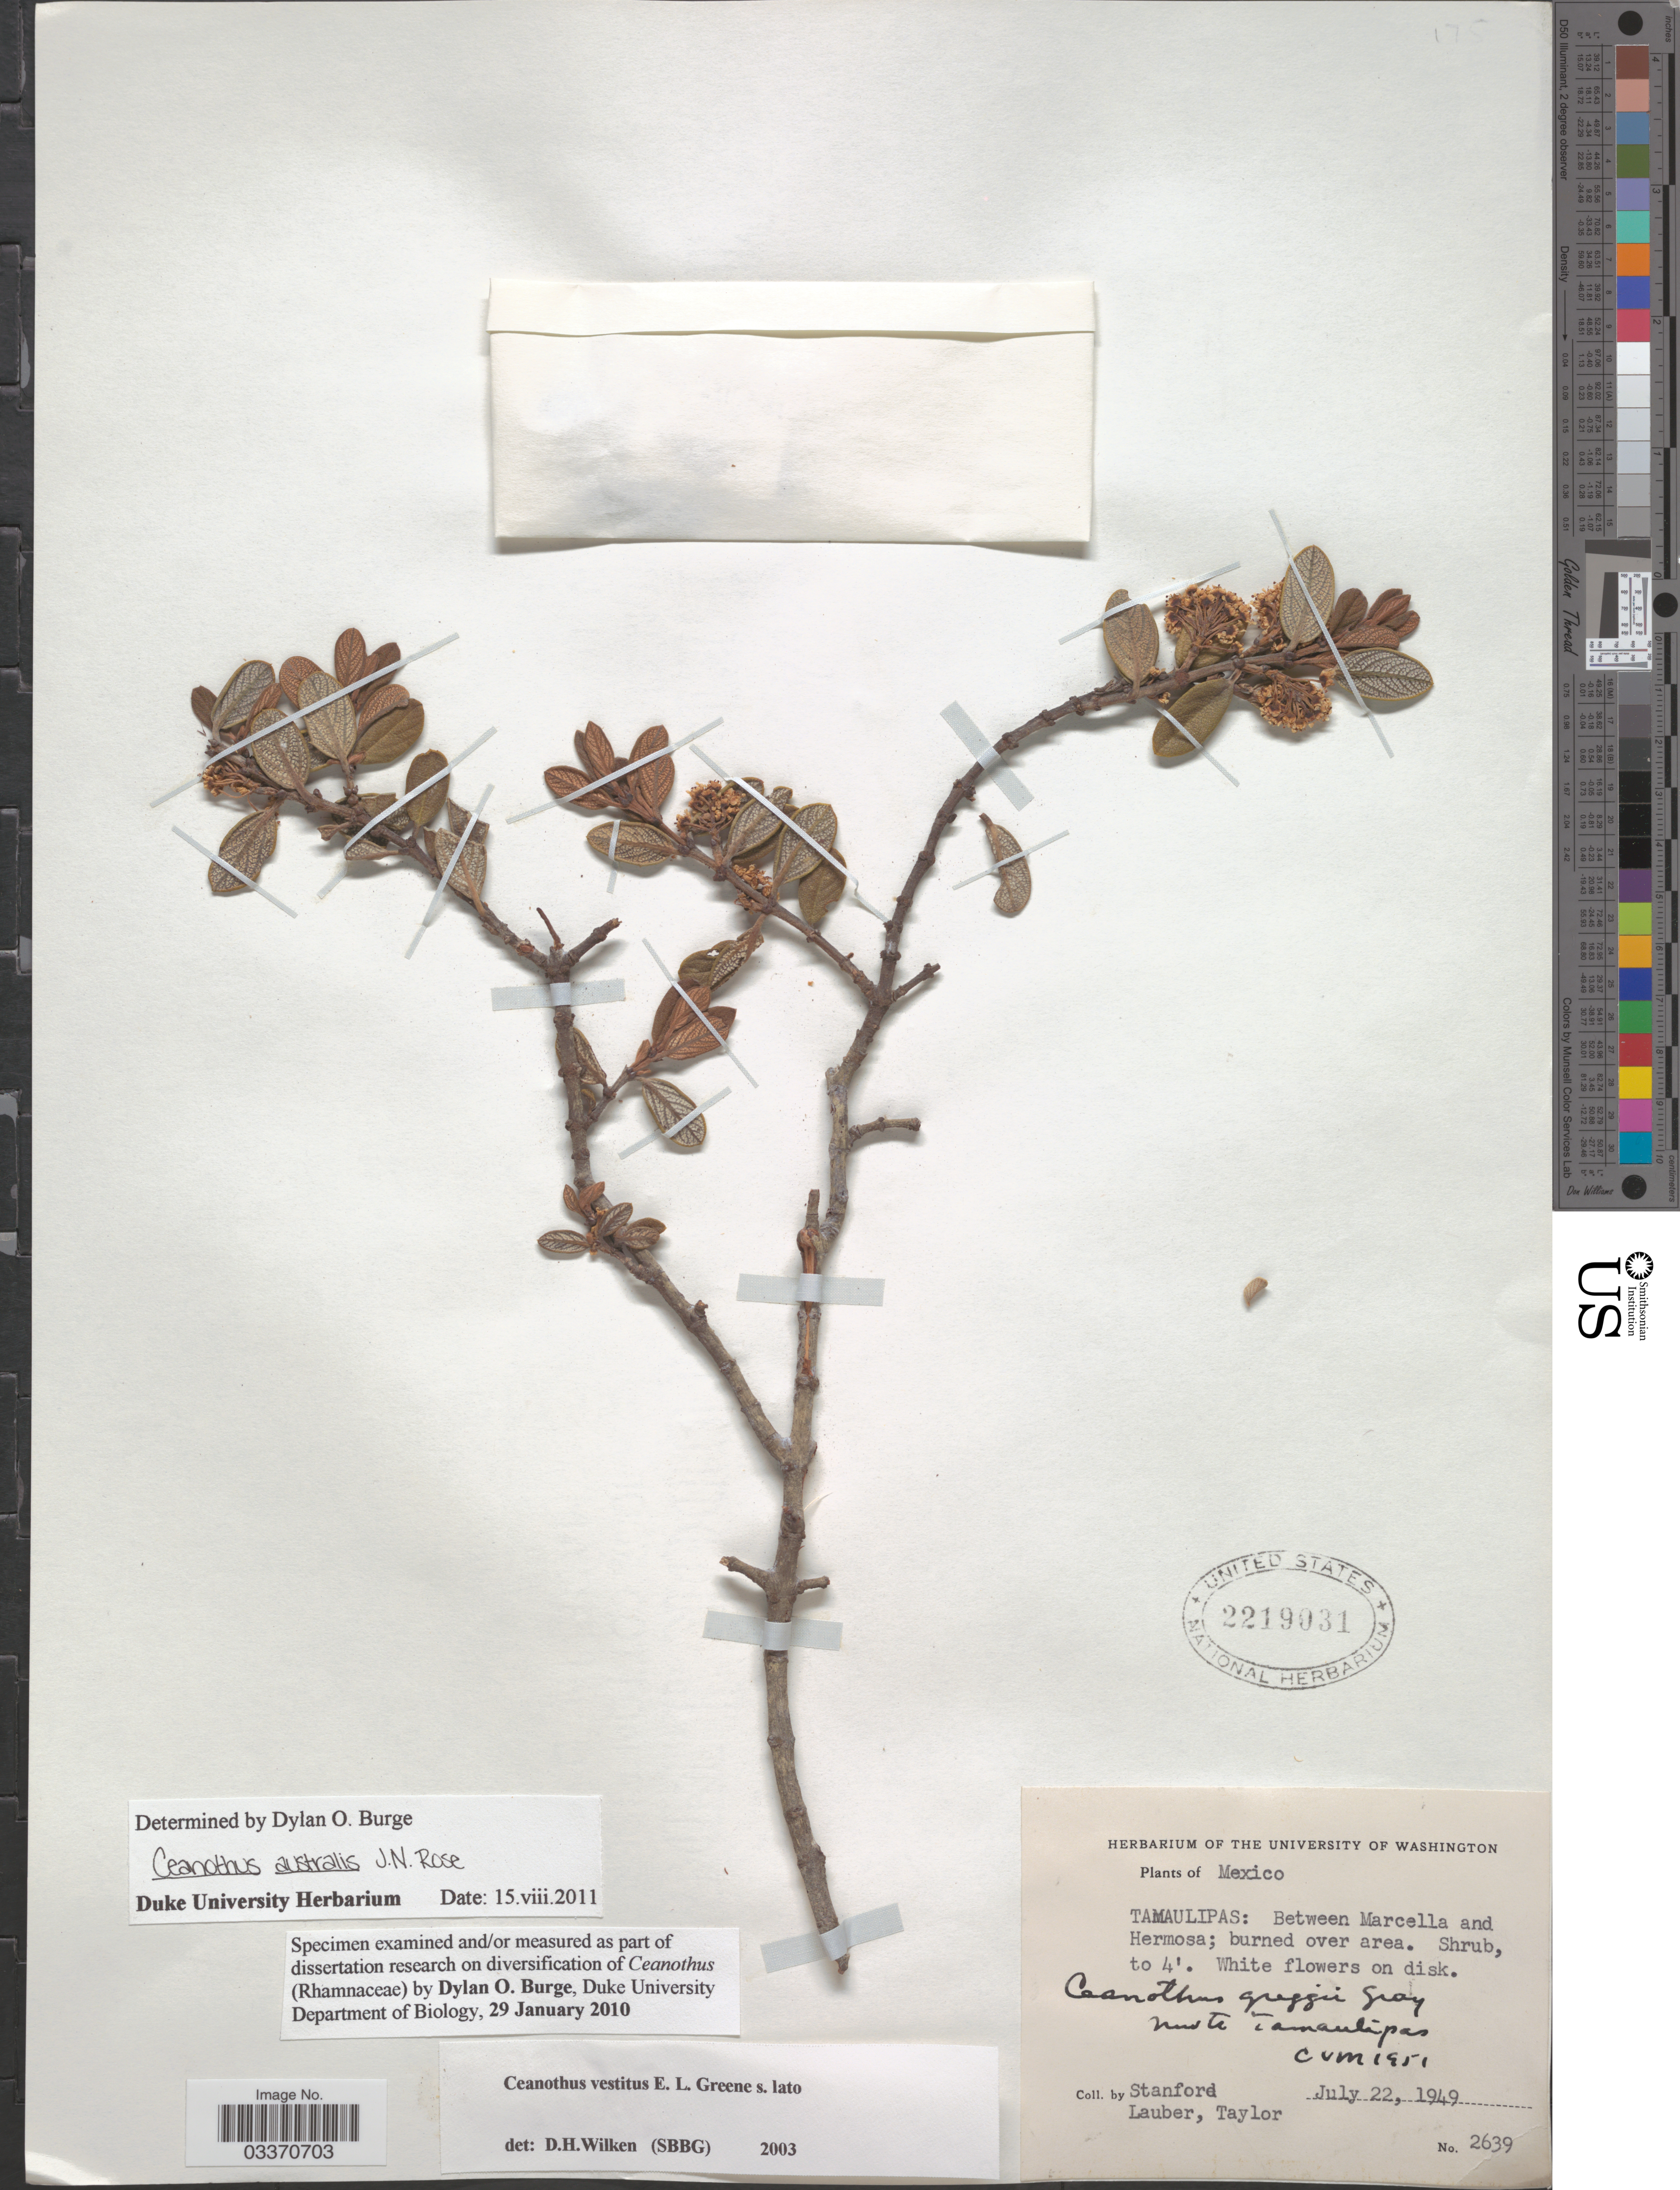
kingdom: Plantae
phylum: Tracheophyta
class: Magnoliopsida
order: Rosales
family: Rhamnaceae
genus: Ceanothus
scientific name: Ceanothus australis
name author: Rose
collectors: -. Stanford, Lauber, -- & -- Taylor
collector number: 2639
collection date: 1949-07-22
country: Mexico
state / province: Tamaulipas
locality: Between Marcella and Hermosa.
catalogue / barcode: US 2219031